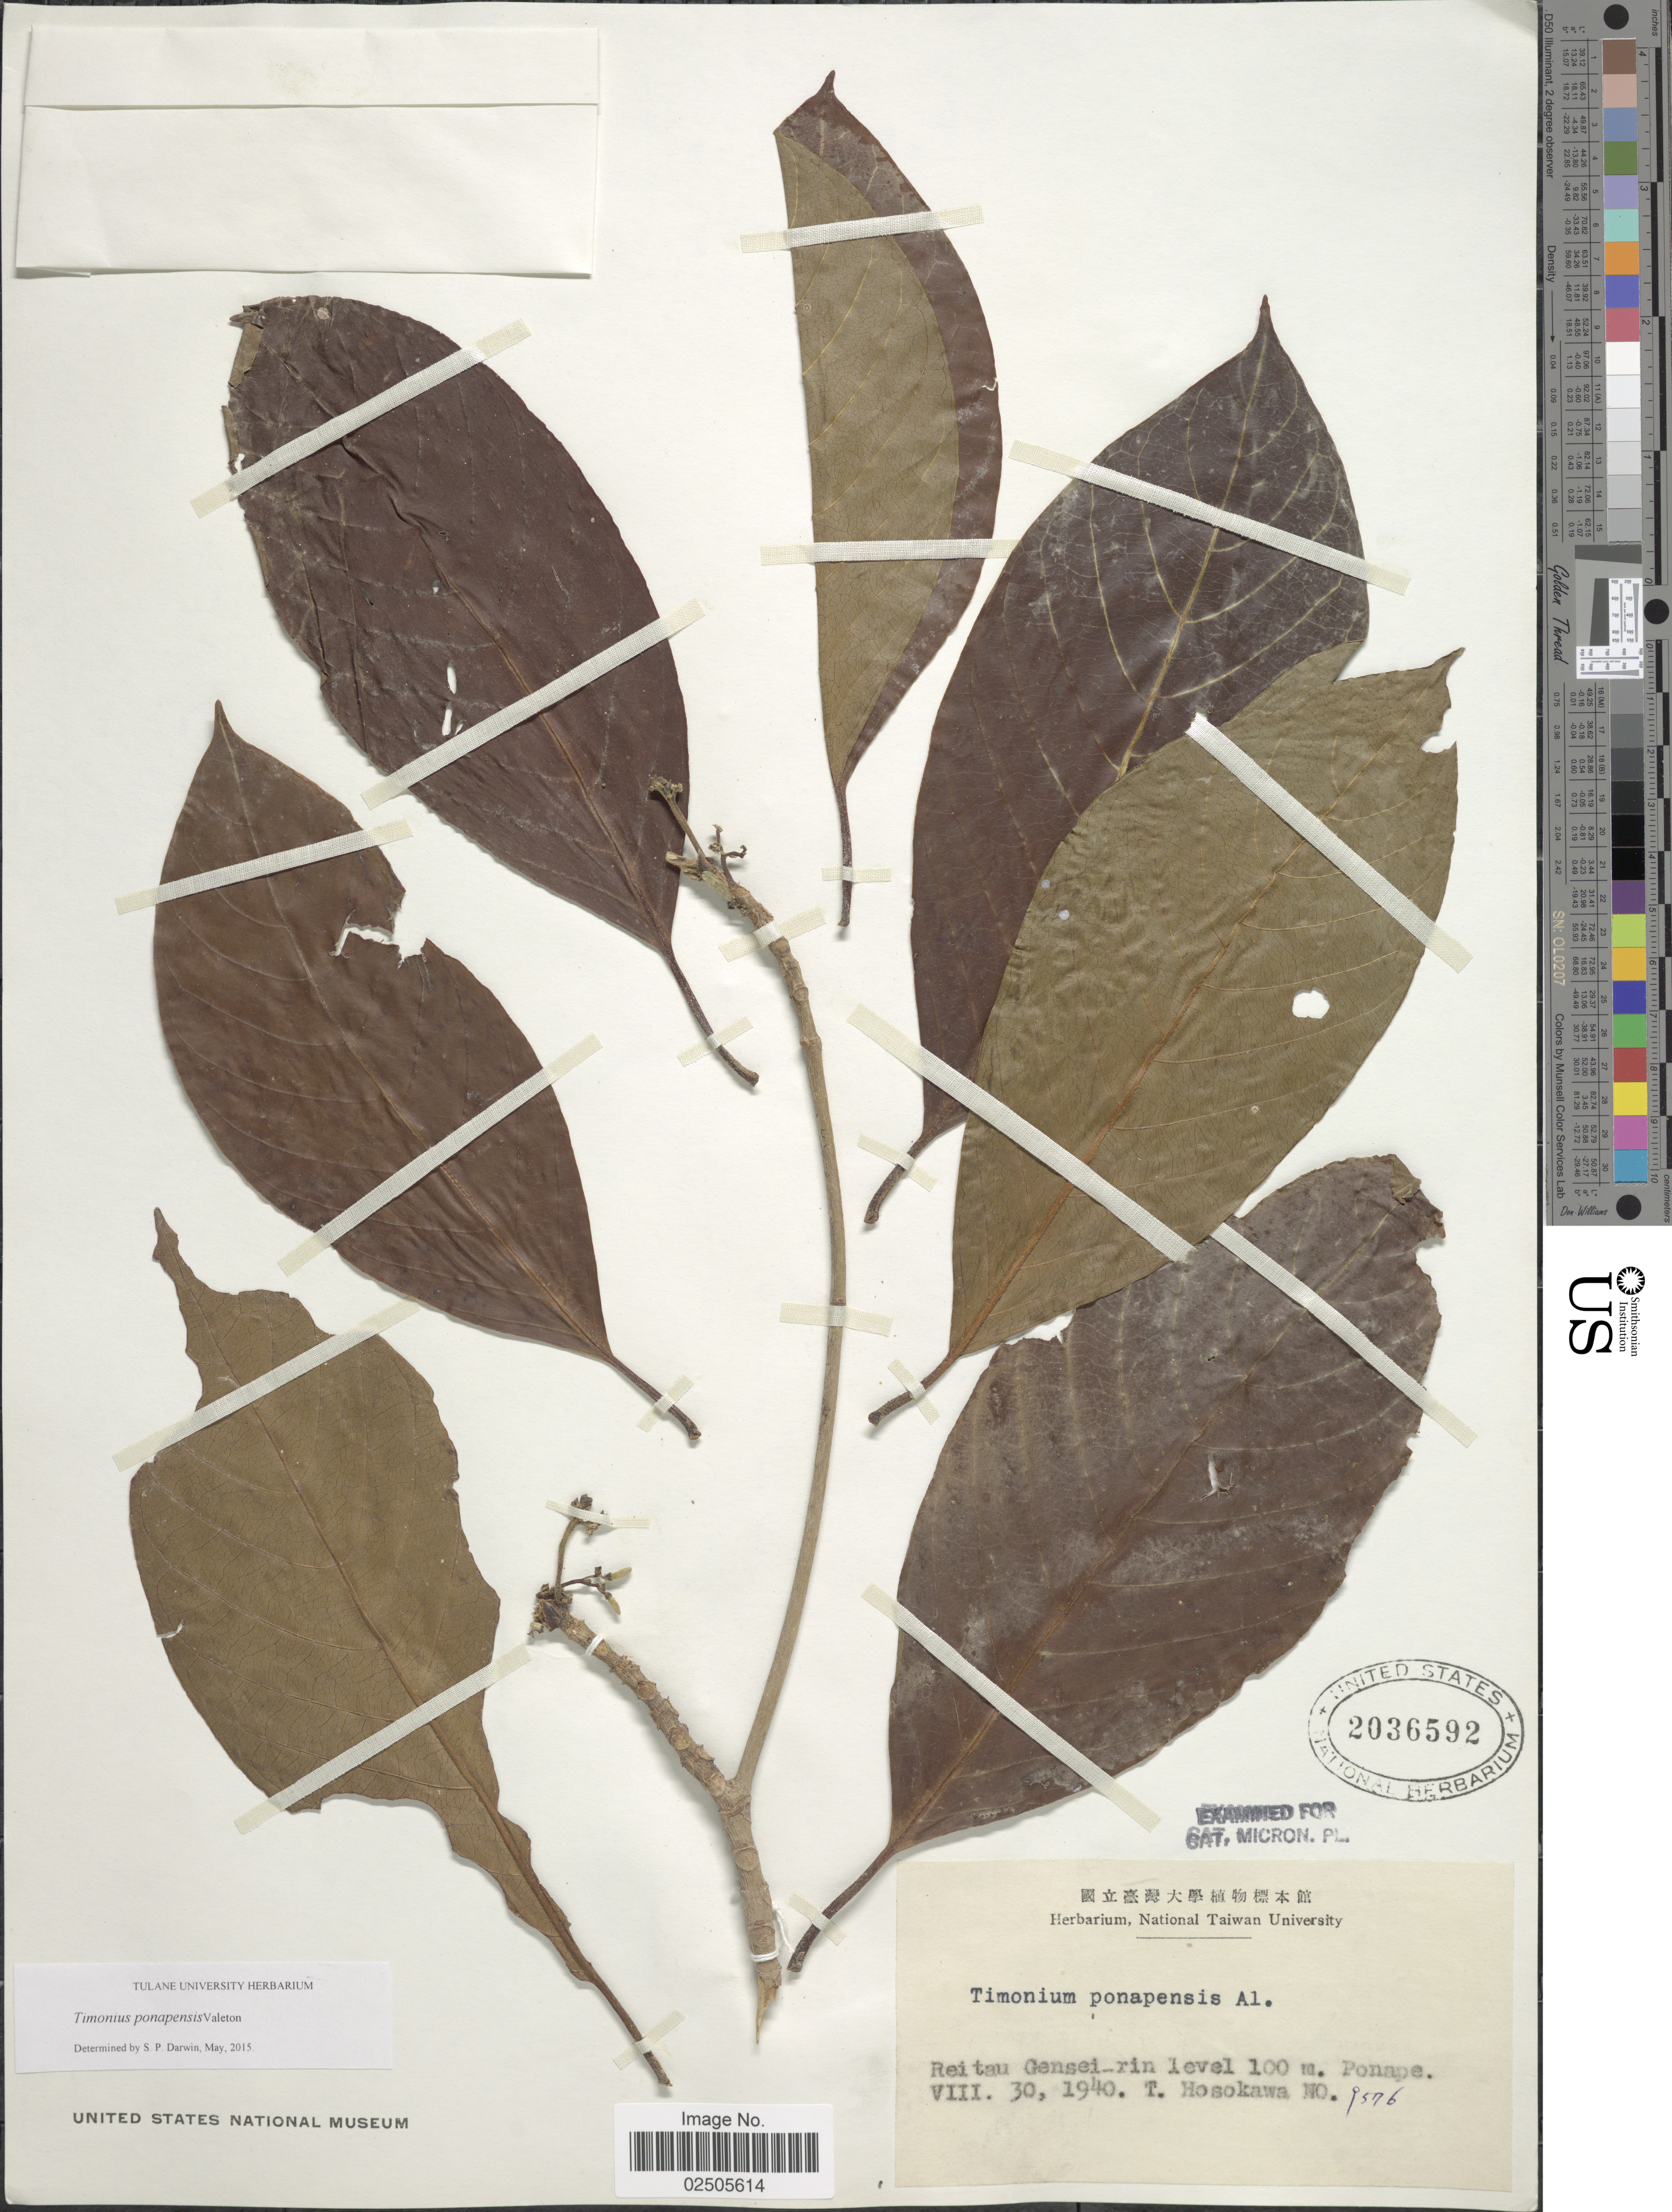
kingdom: Plantae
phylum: Tracheophyta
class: Magnoliopsida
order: Gentianales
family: Rubiaceae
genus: Timonius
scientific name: Timonius ponapensis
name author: Valeton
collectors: T. Hosokawa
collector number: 9576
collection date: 1940-08-30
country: Micronesia, Federated States of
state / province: Pohnpei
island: Pohnpei [Ponape]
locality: Reitau Gensei-rin, Ponape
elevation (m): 100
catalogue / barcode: US 2036592